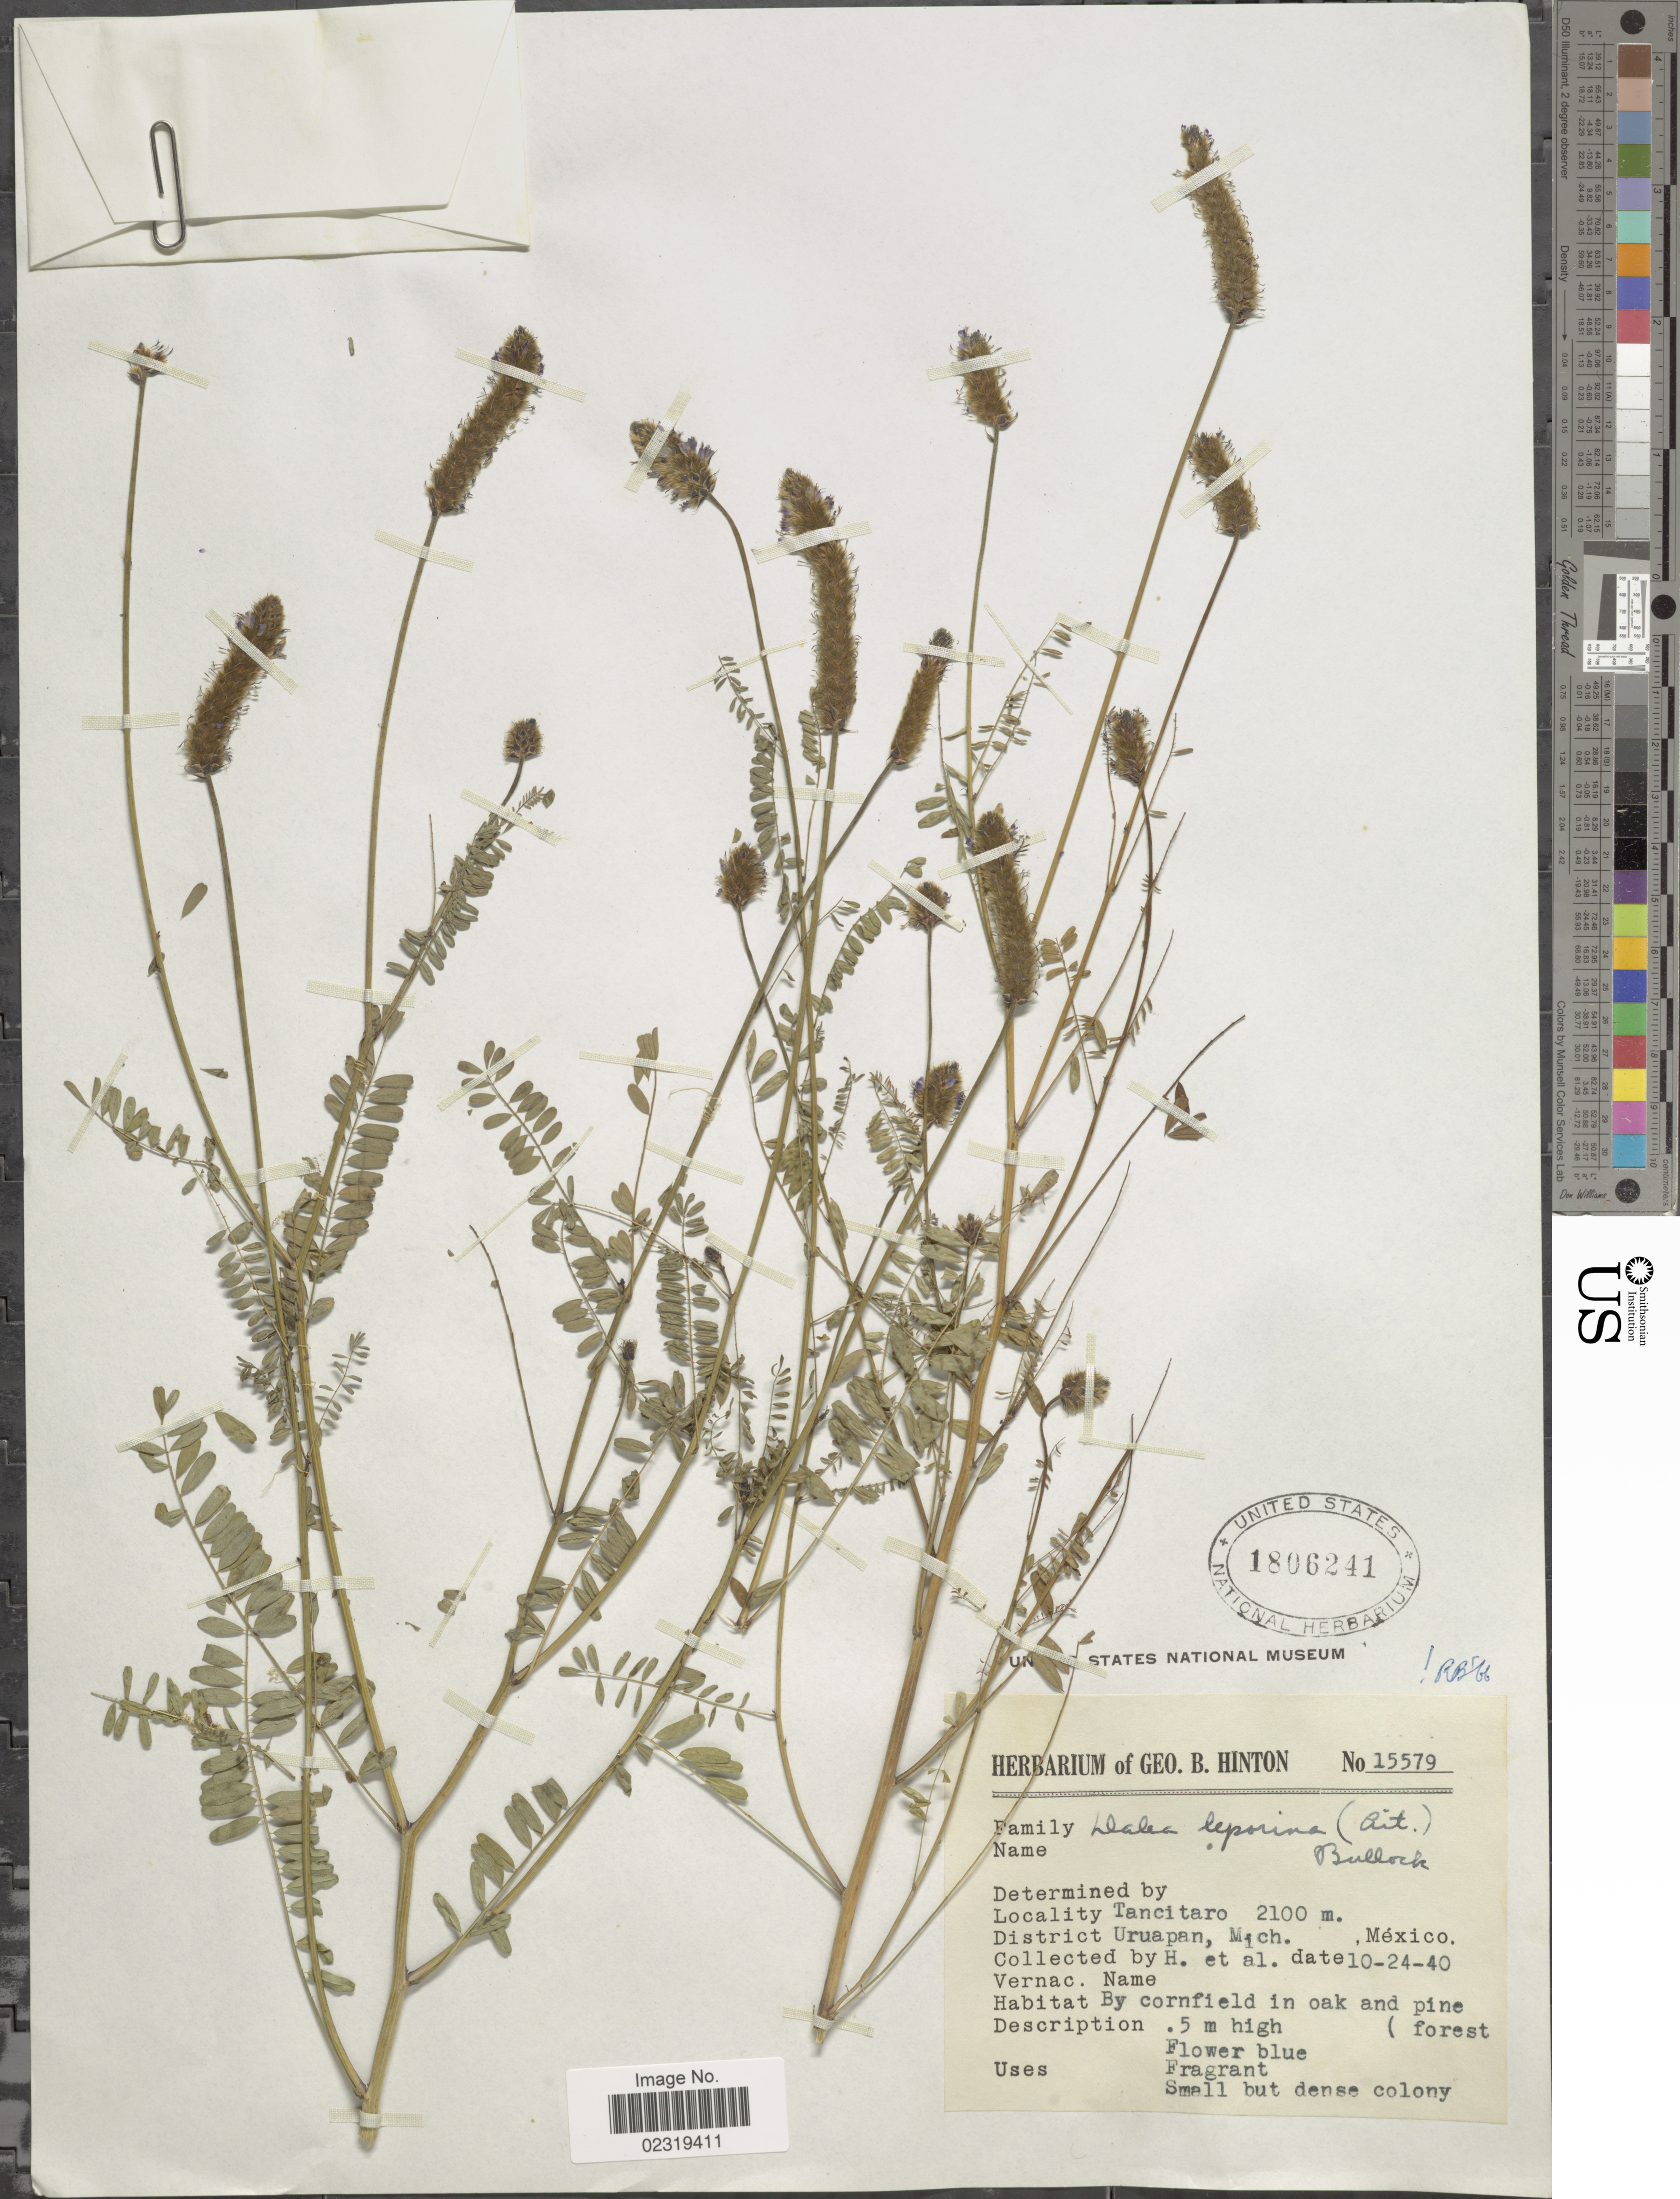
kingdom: Plantae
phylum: Tracheophyta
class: Magnoliopsida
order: Fabales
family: Fabaceae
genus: Dalea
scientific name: Dalea leporina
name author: (Aiton) Bullock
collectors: G. B. Hinton & et al.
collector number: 15579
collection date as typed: Transcribed d/m/y: 24/10/40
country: Mexico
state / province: Michoacán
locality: Tancitaro, District Uruapan, By cornfield in oak and pine forest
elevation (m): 2100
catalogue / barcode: US 1806241